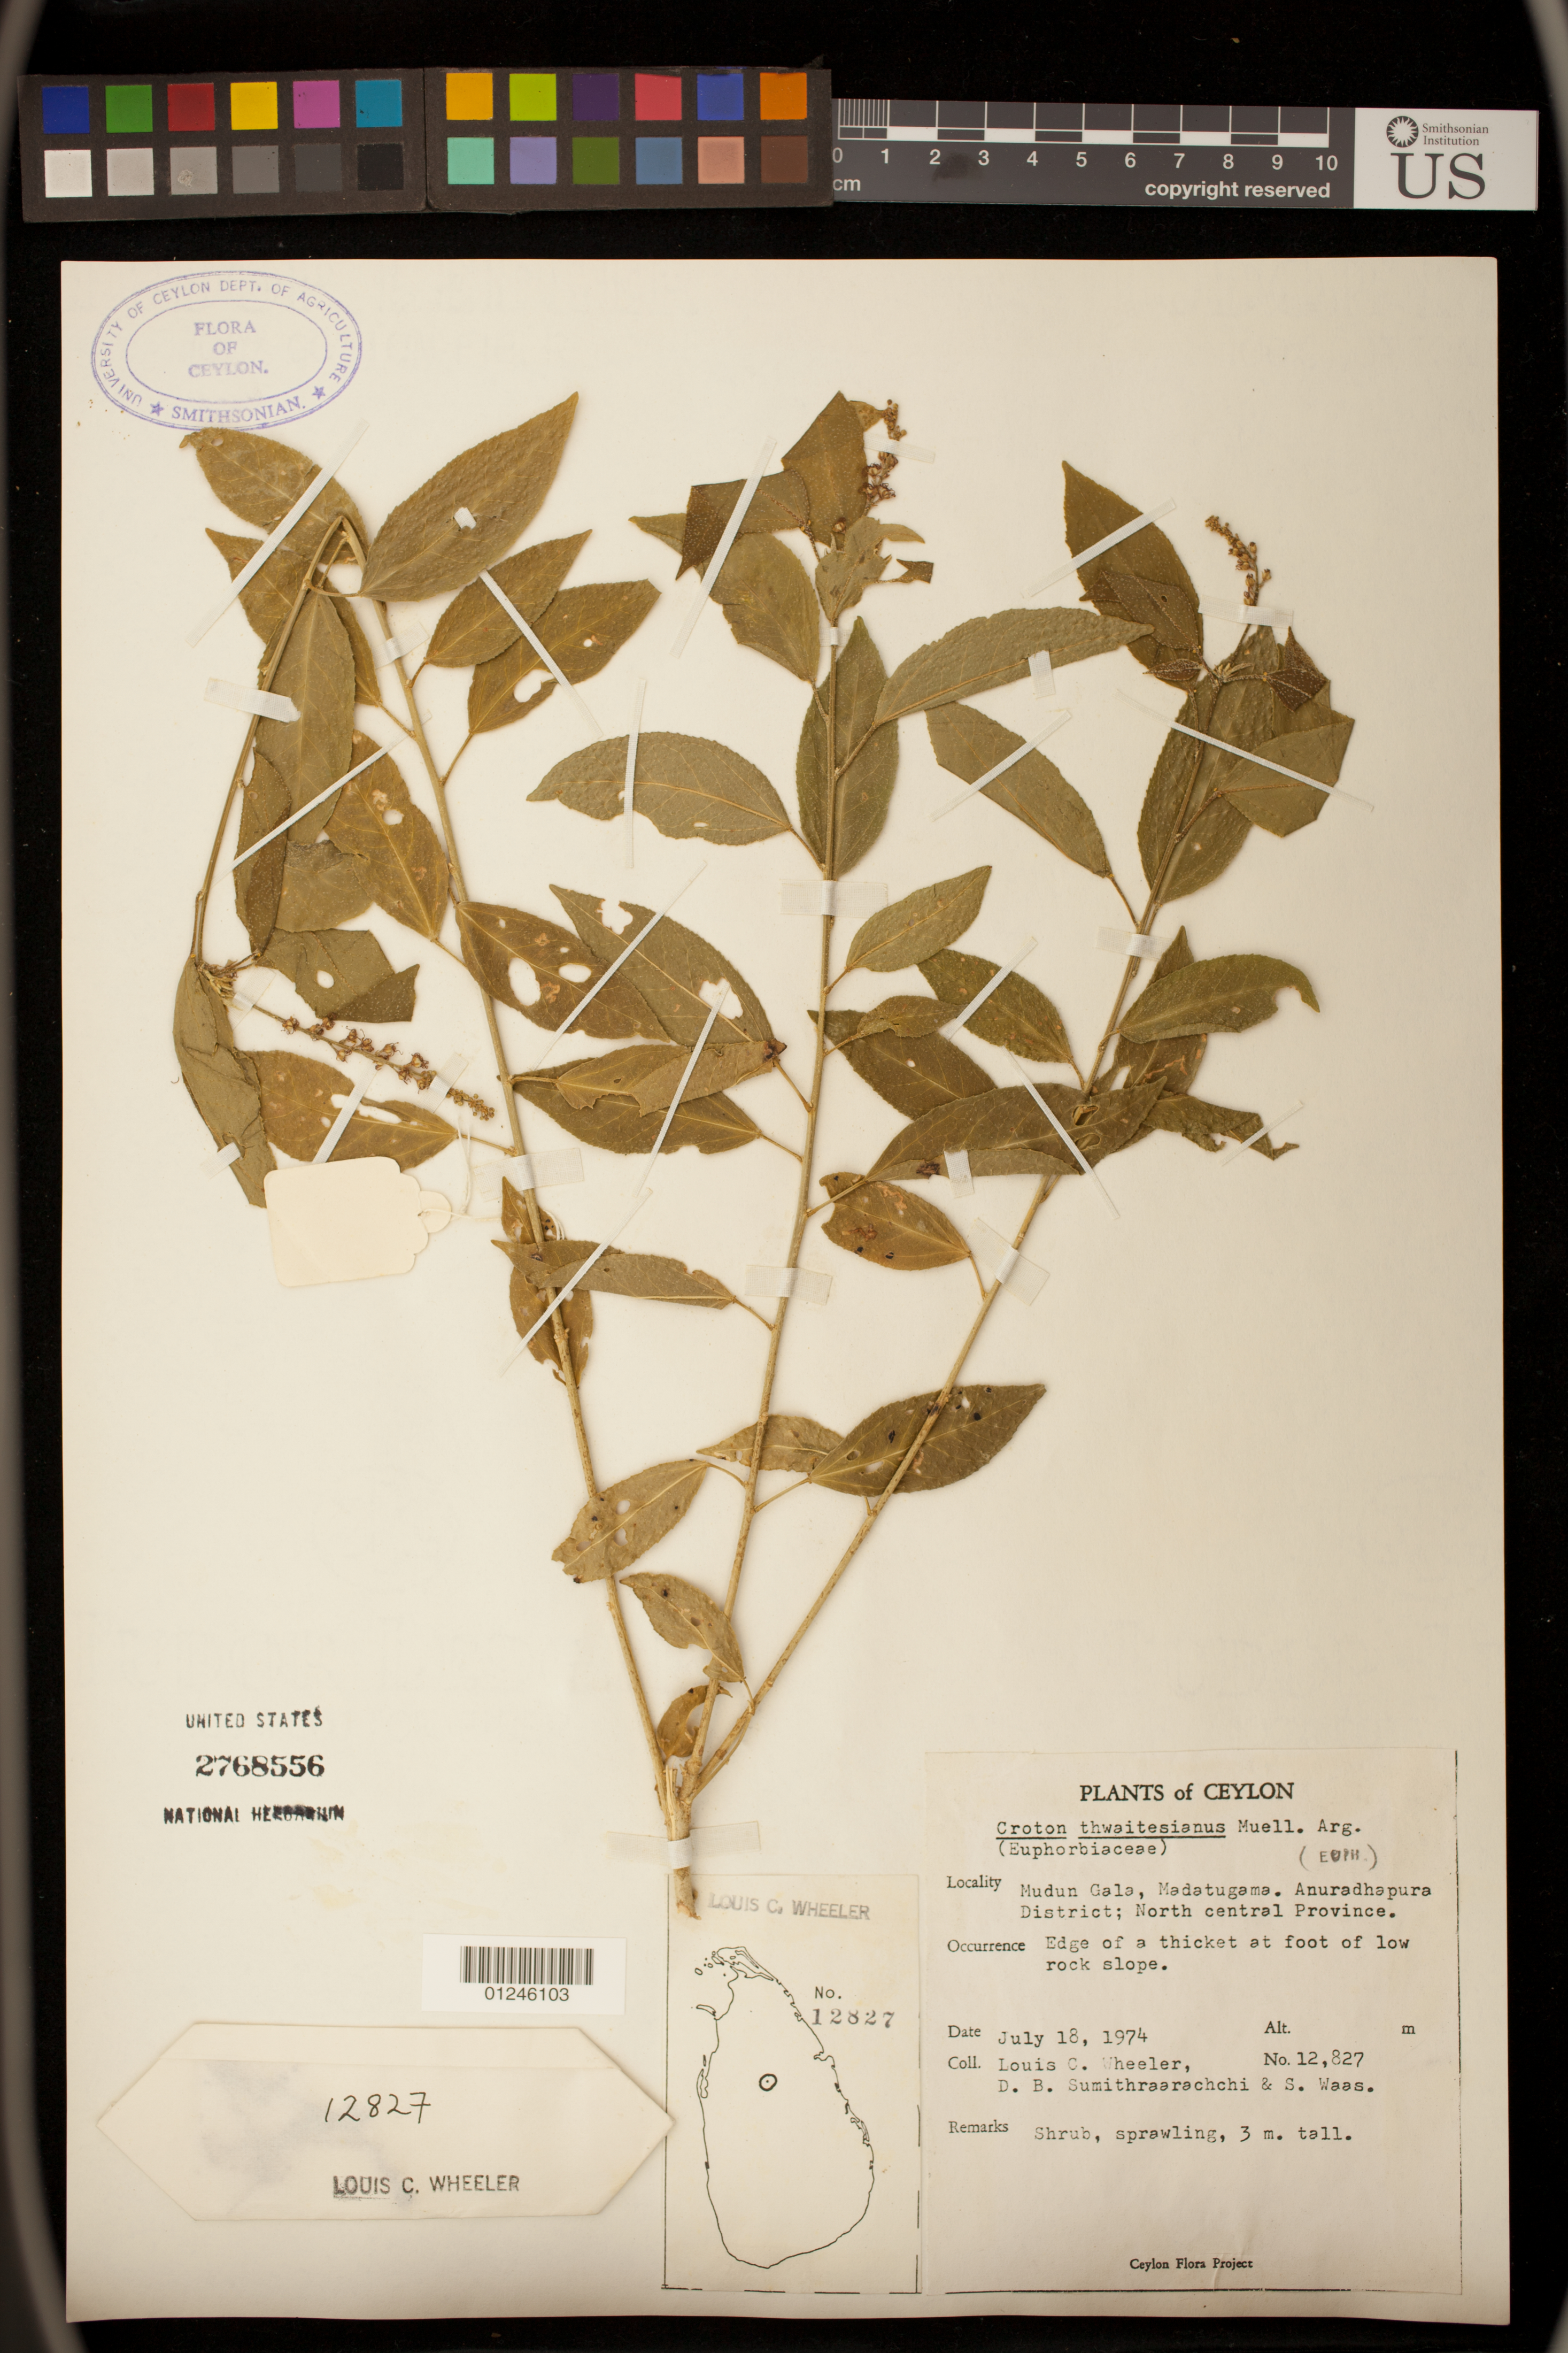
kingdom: Plantae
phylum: Tracheophyta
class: Magnoliopsida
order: Malpighiales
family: Euphorbiaceae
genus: Croton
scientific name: Croton thwaitesianus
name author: Müll. Arg.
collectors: L. C. Wheeler, D. B. Sumithraarachchi & S. Waas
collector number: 12827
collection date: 1974-07-18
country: Sri Lanka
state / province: North Central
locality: Mudun Gala, Madatugama. Anuradhapura District.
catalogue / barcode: US 2768556